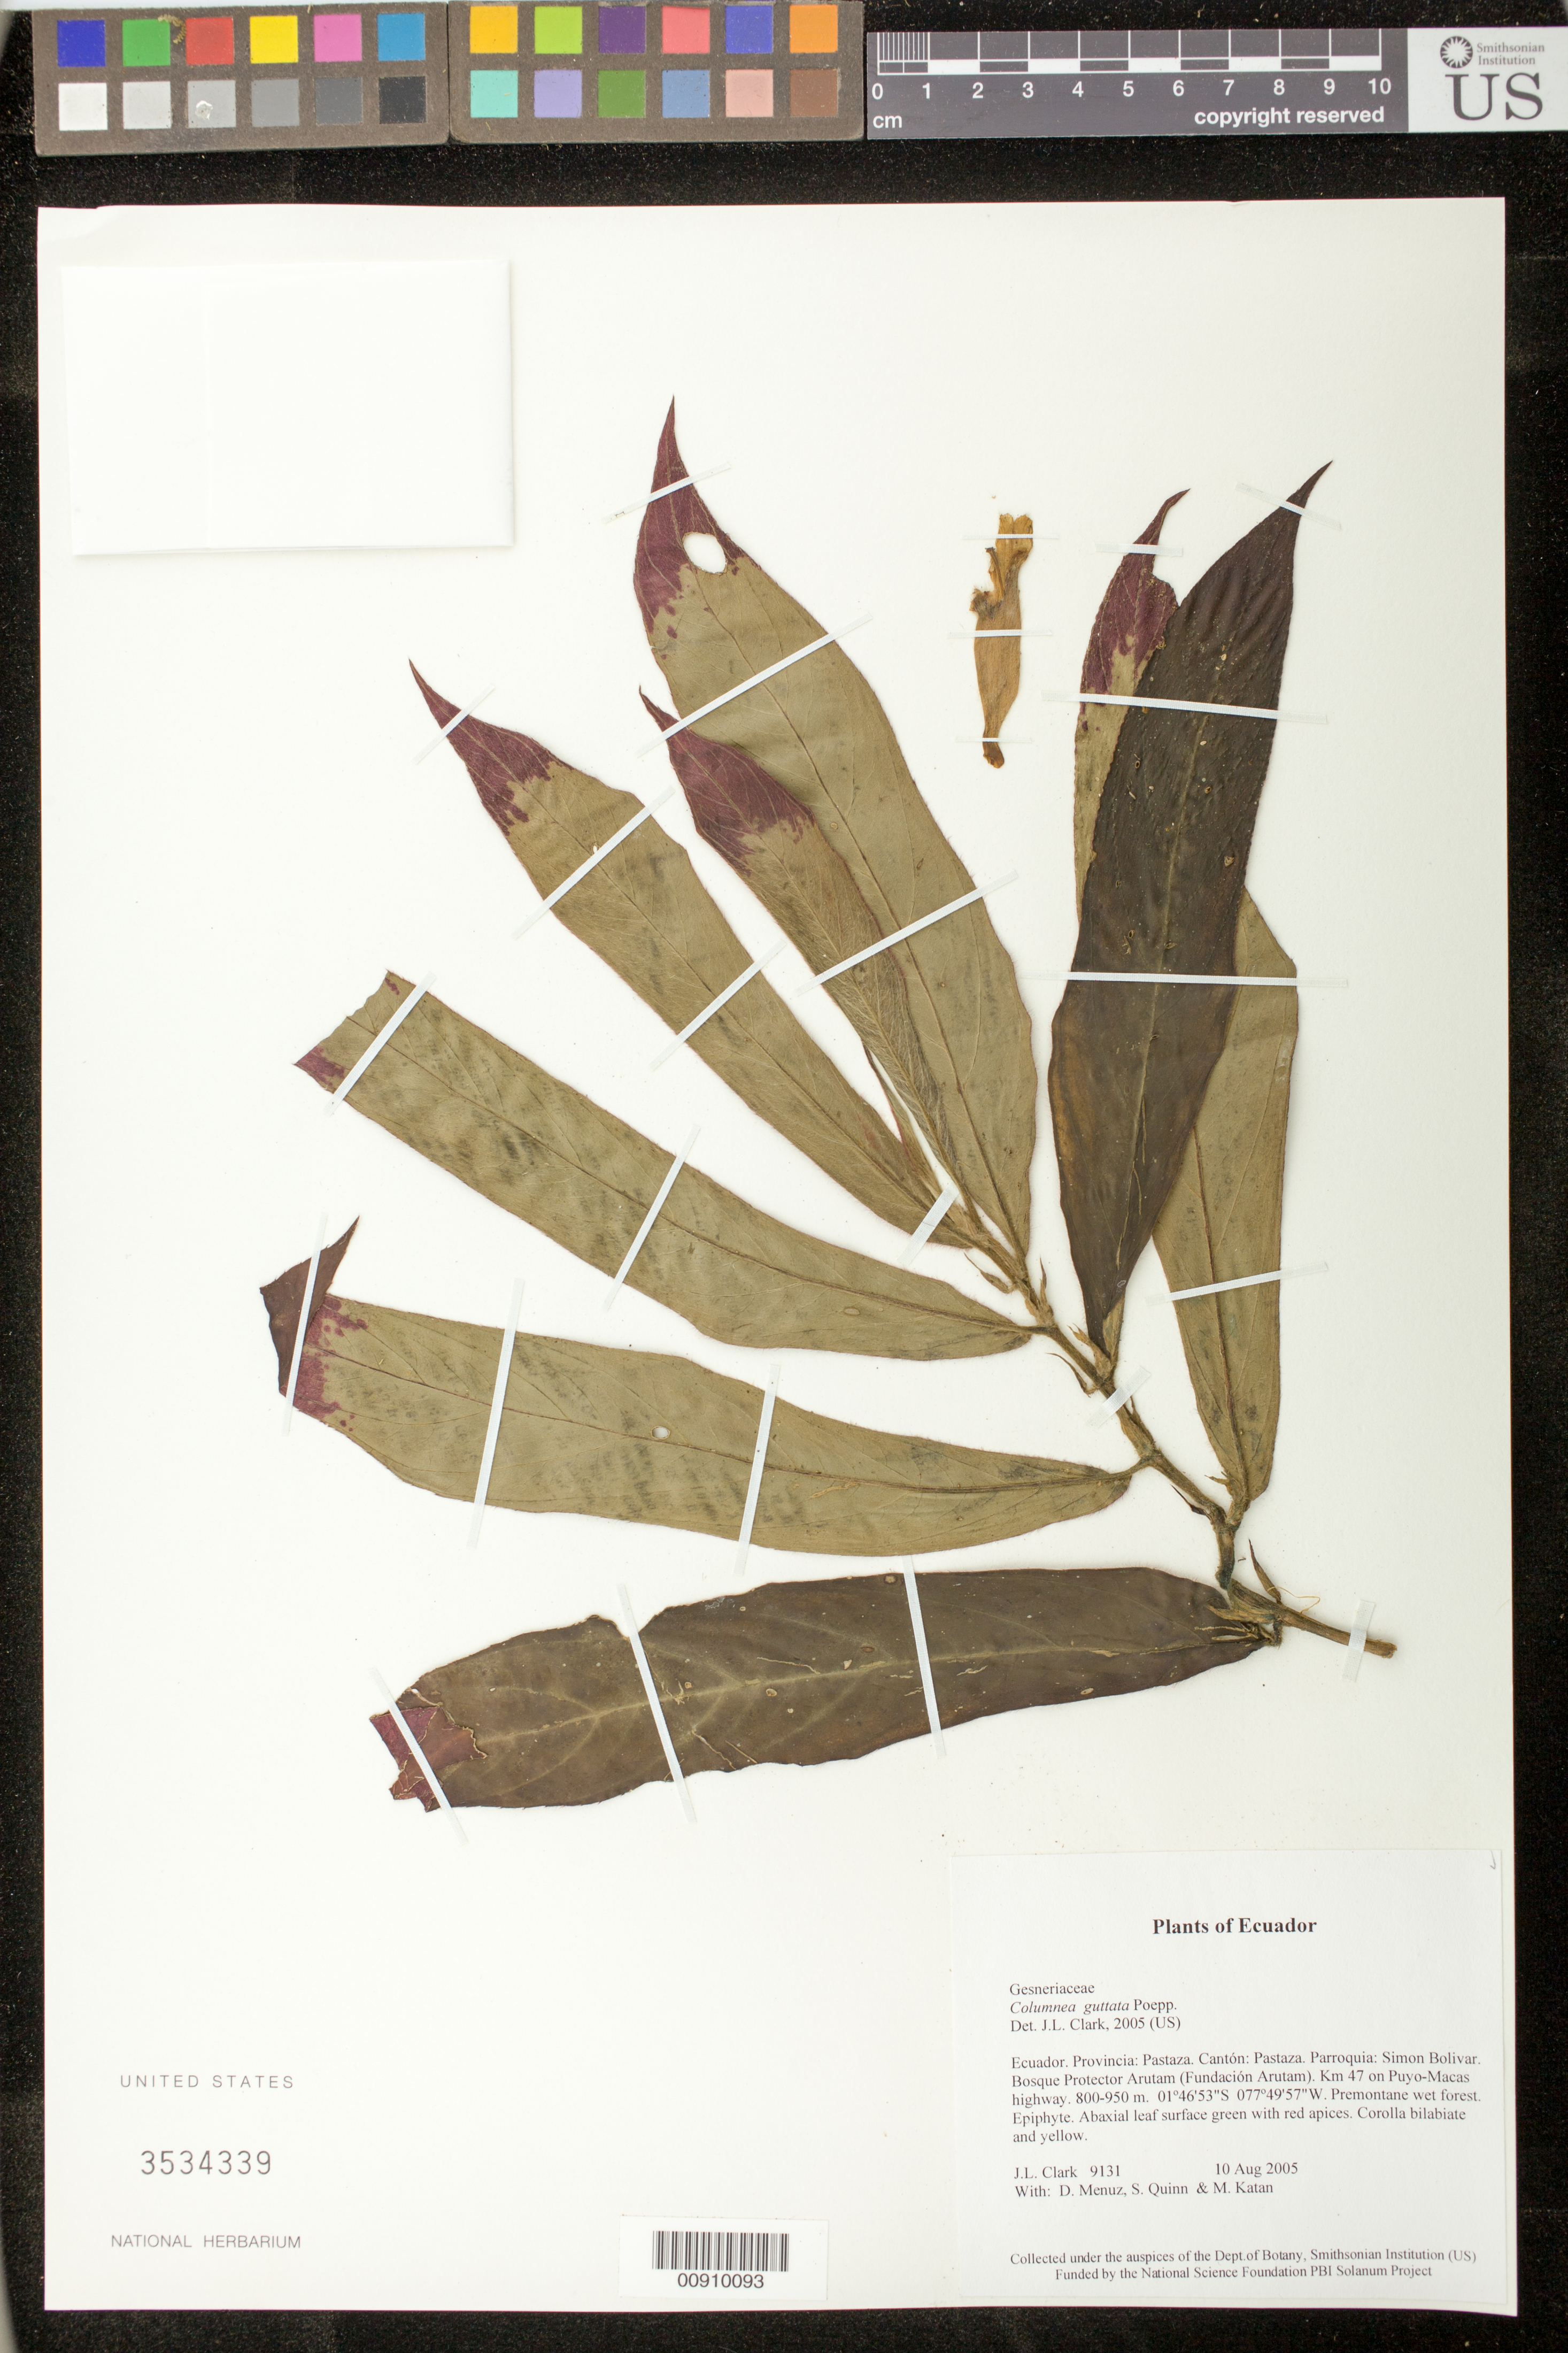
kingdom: Plantae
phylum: Tracheophyta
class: Magnoliopsida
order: Lamiales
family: Gesneriaceae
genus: Columnea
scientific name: Columnea guttata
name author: Poepp.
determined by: Clark, J. L., (SEL), The Marie Selby Botanical Garden (UNITED STATES)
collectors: J. L. Clark, D. Menuz, S. Quinn & M. Katan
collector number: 9131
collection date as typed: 10 Aug 2005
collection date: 2005-08-10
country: Ecuador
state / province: Pastaza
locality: Pastaza. Parroquia: Simon Bolivar. Bosque Protector Arutam (Fundación Arutam). Km 47 on Puyo-Macas highway.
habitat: Premontane wet forest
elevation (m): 800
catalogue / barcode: US 3534339